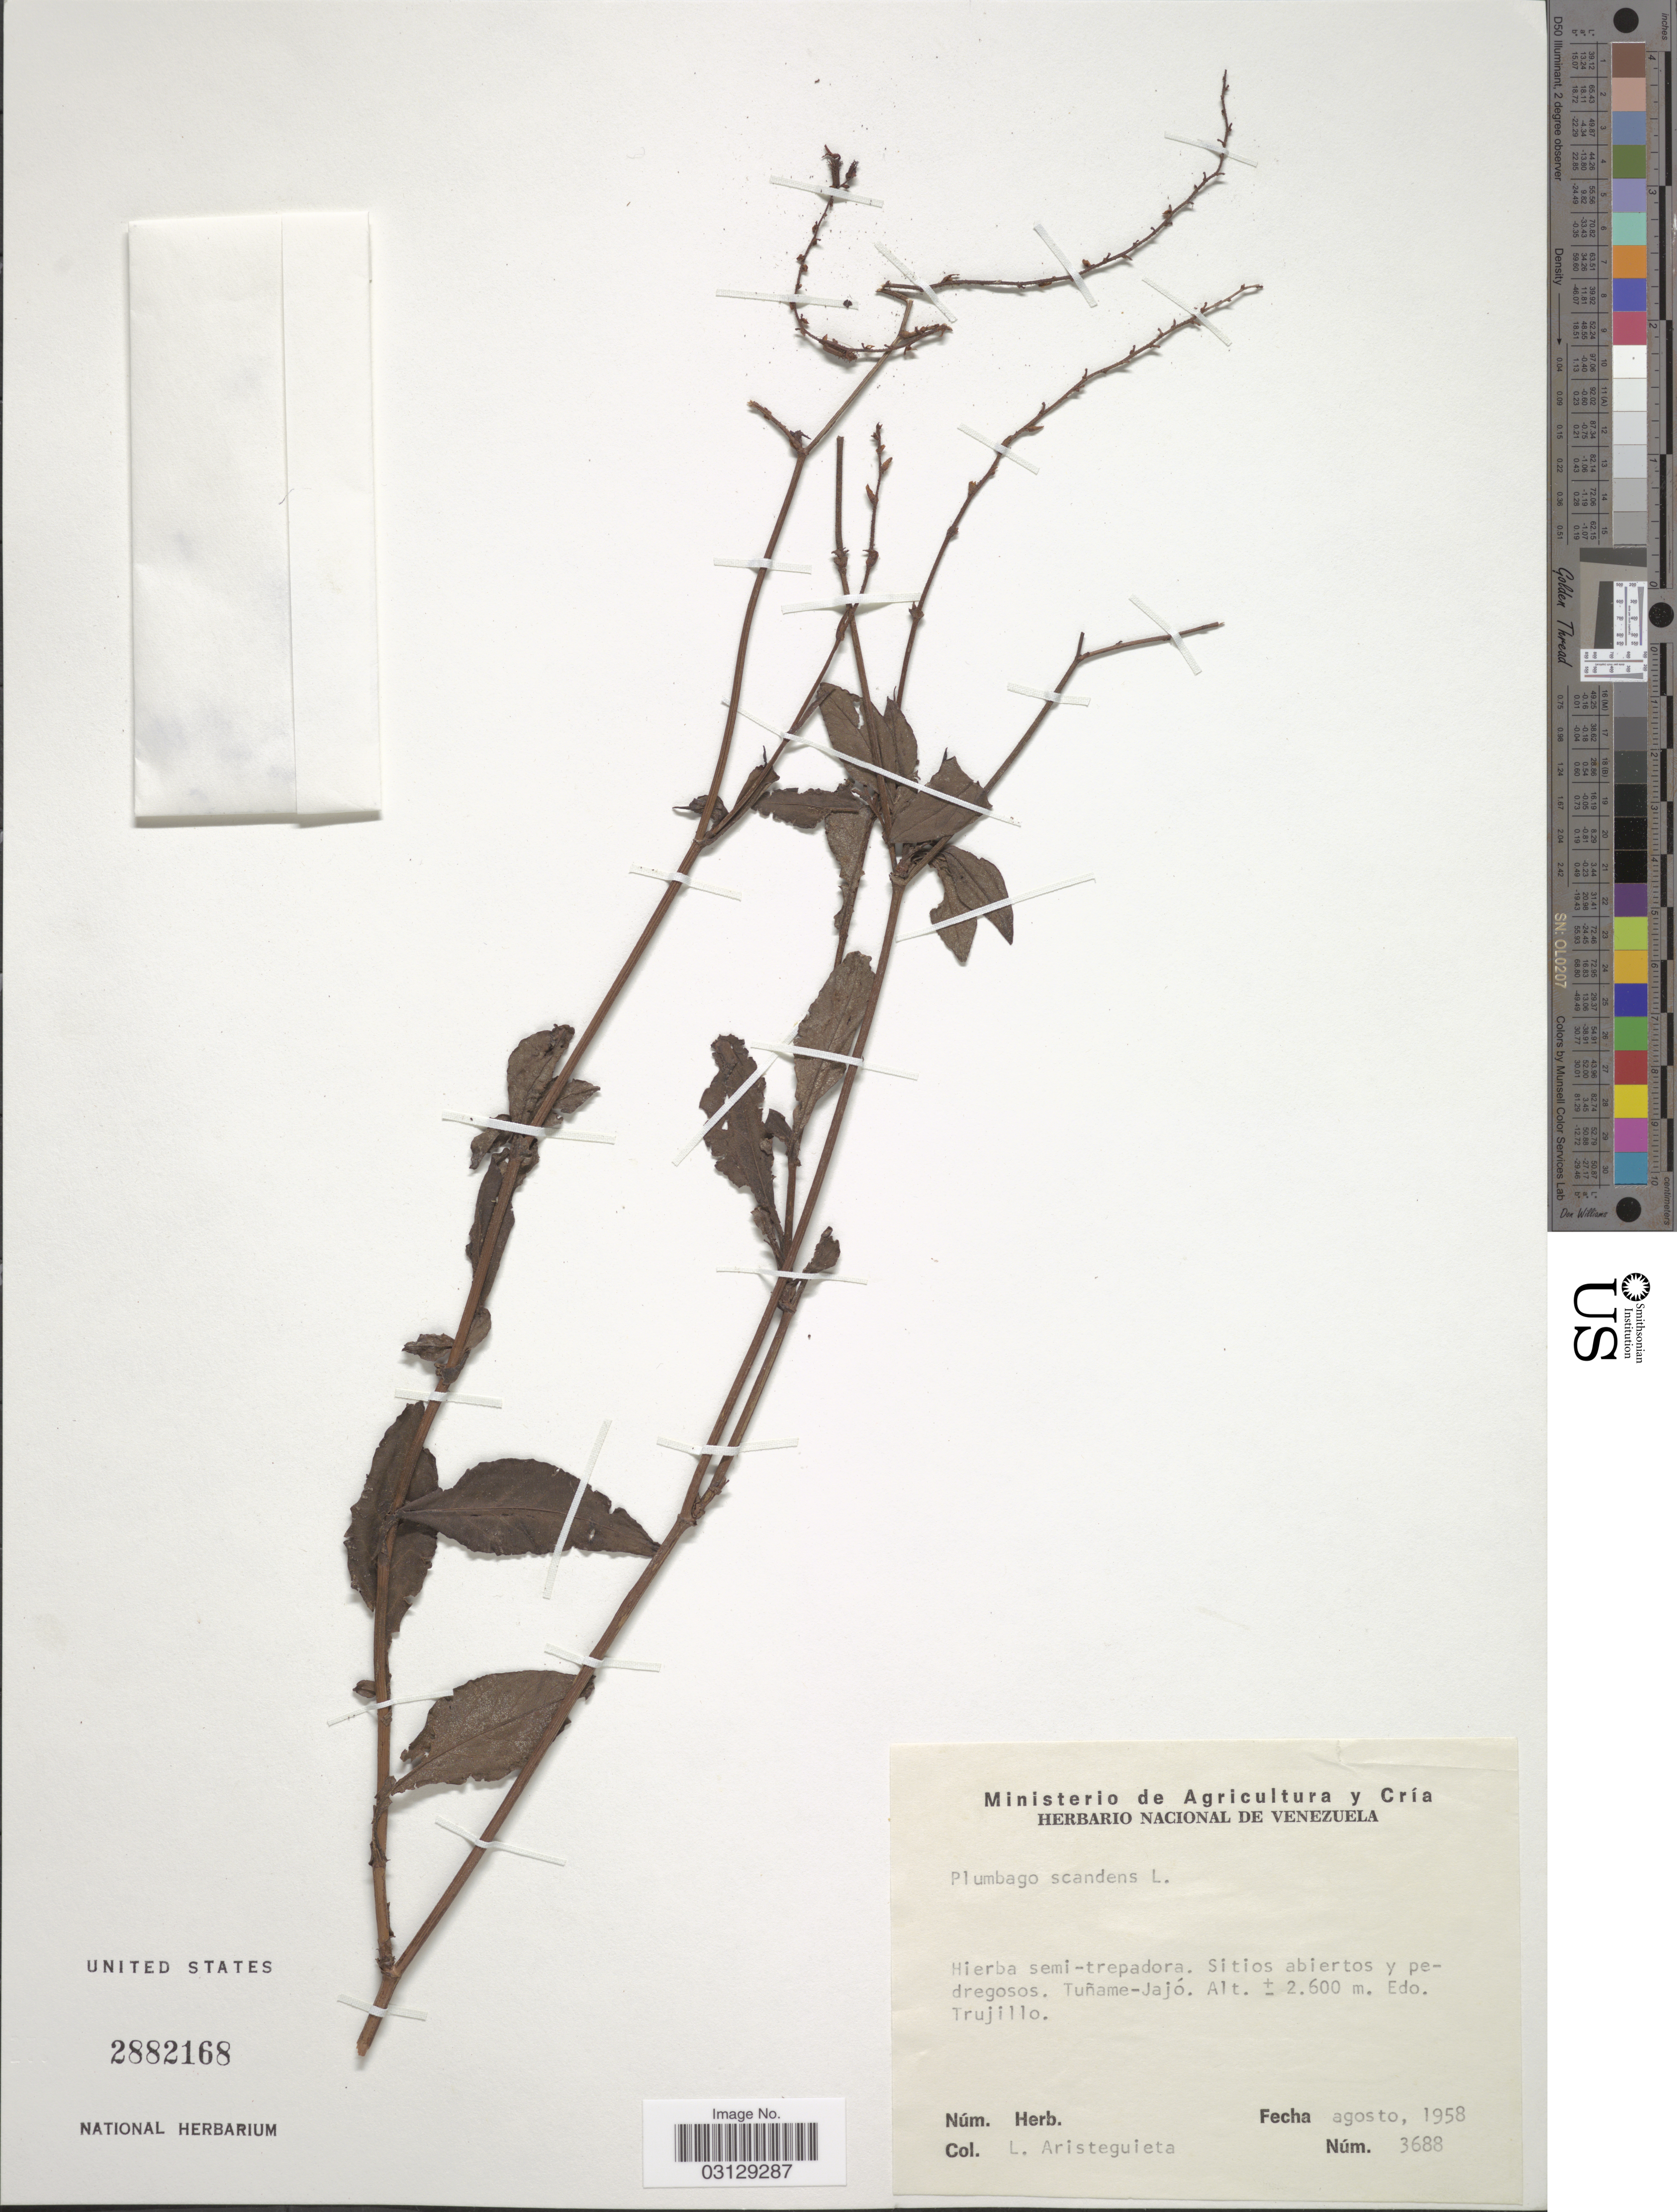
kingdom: Plantae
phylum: Tracheophyta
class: Magnoliopsida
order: Caryophyllales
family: Plumbaginaceae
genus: Plumbago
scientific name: Plumbago scandens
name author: L.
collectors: L. Aristeguieta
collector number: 3688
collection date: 1958-08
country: Venezuela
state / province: Trujillo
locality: Tuñame-Jajó.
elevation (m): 2600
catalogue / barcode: US 2882168